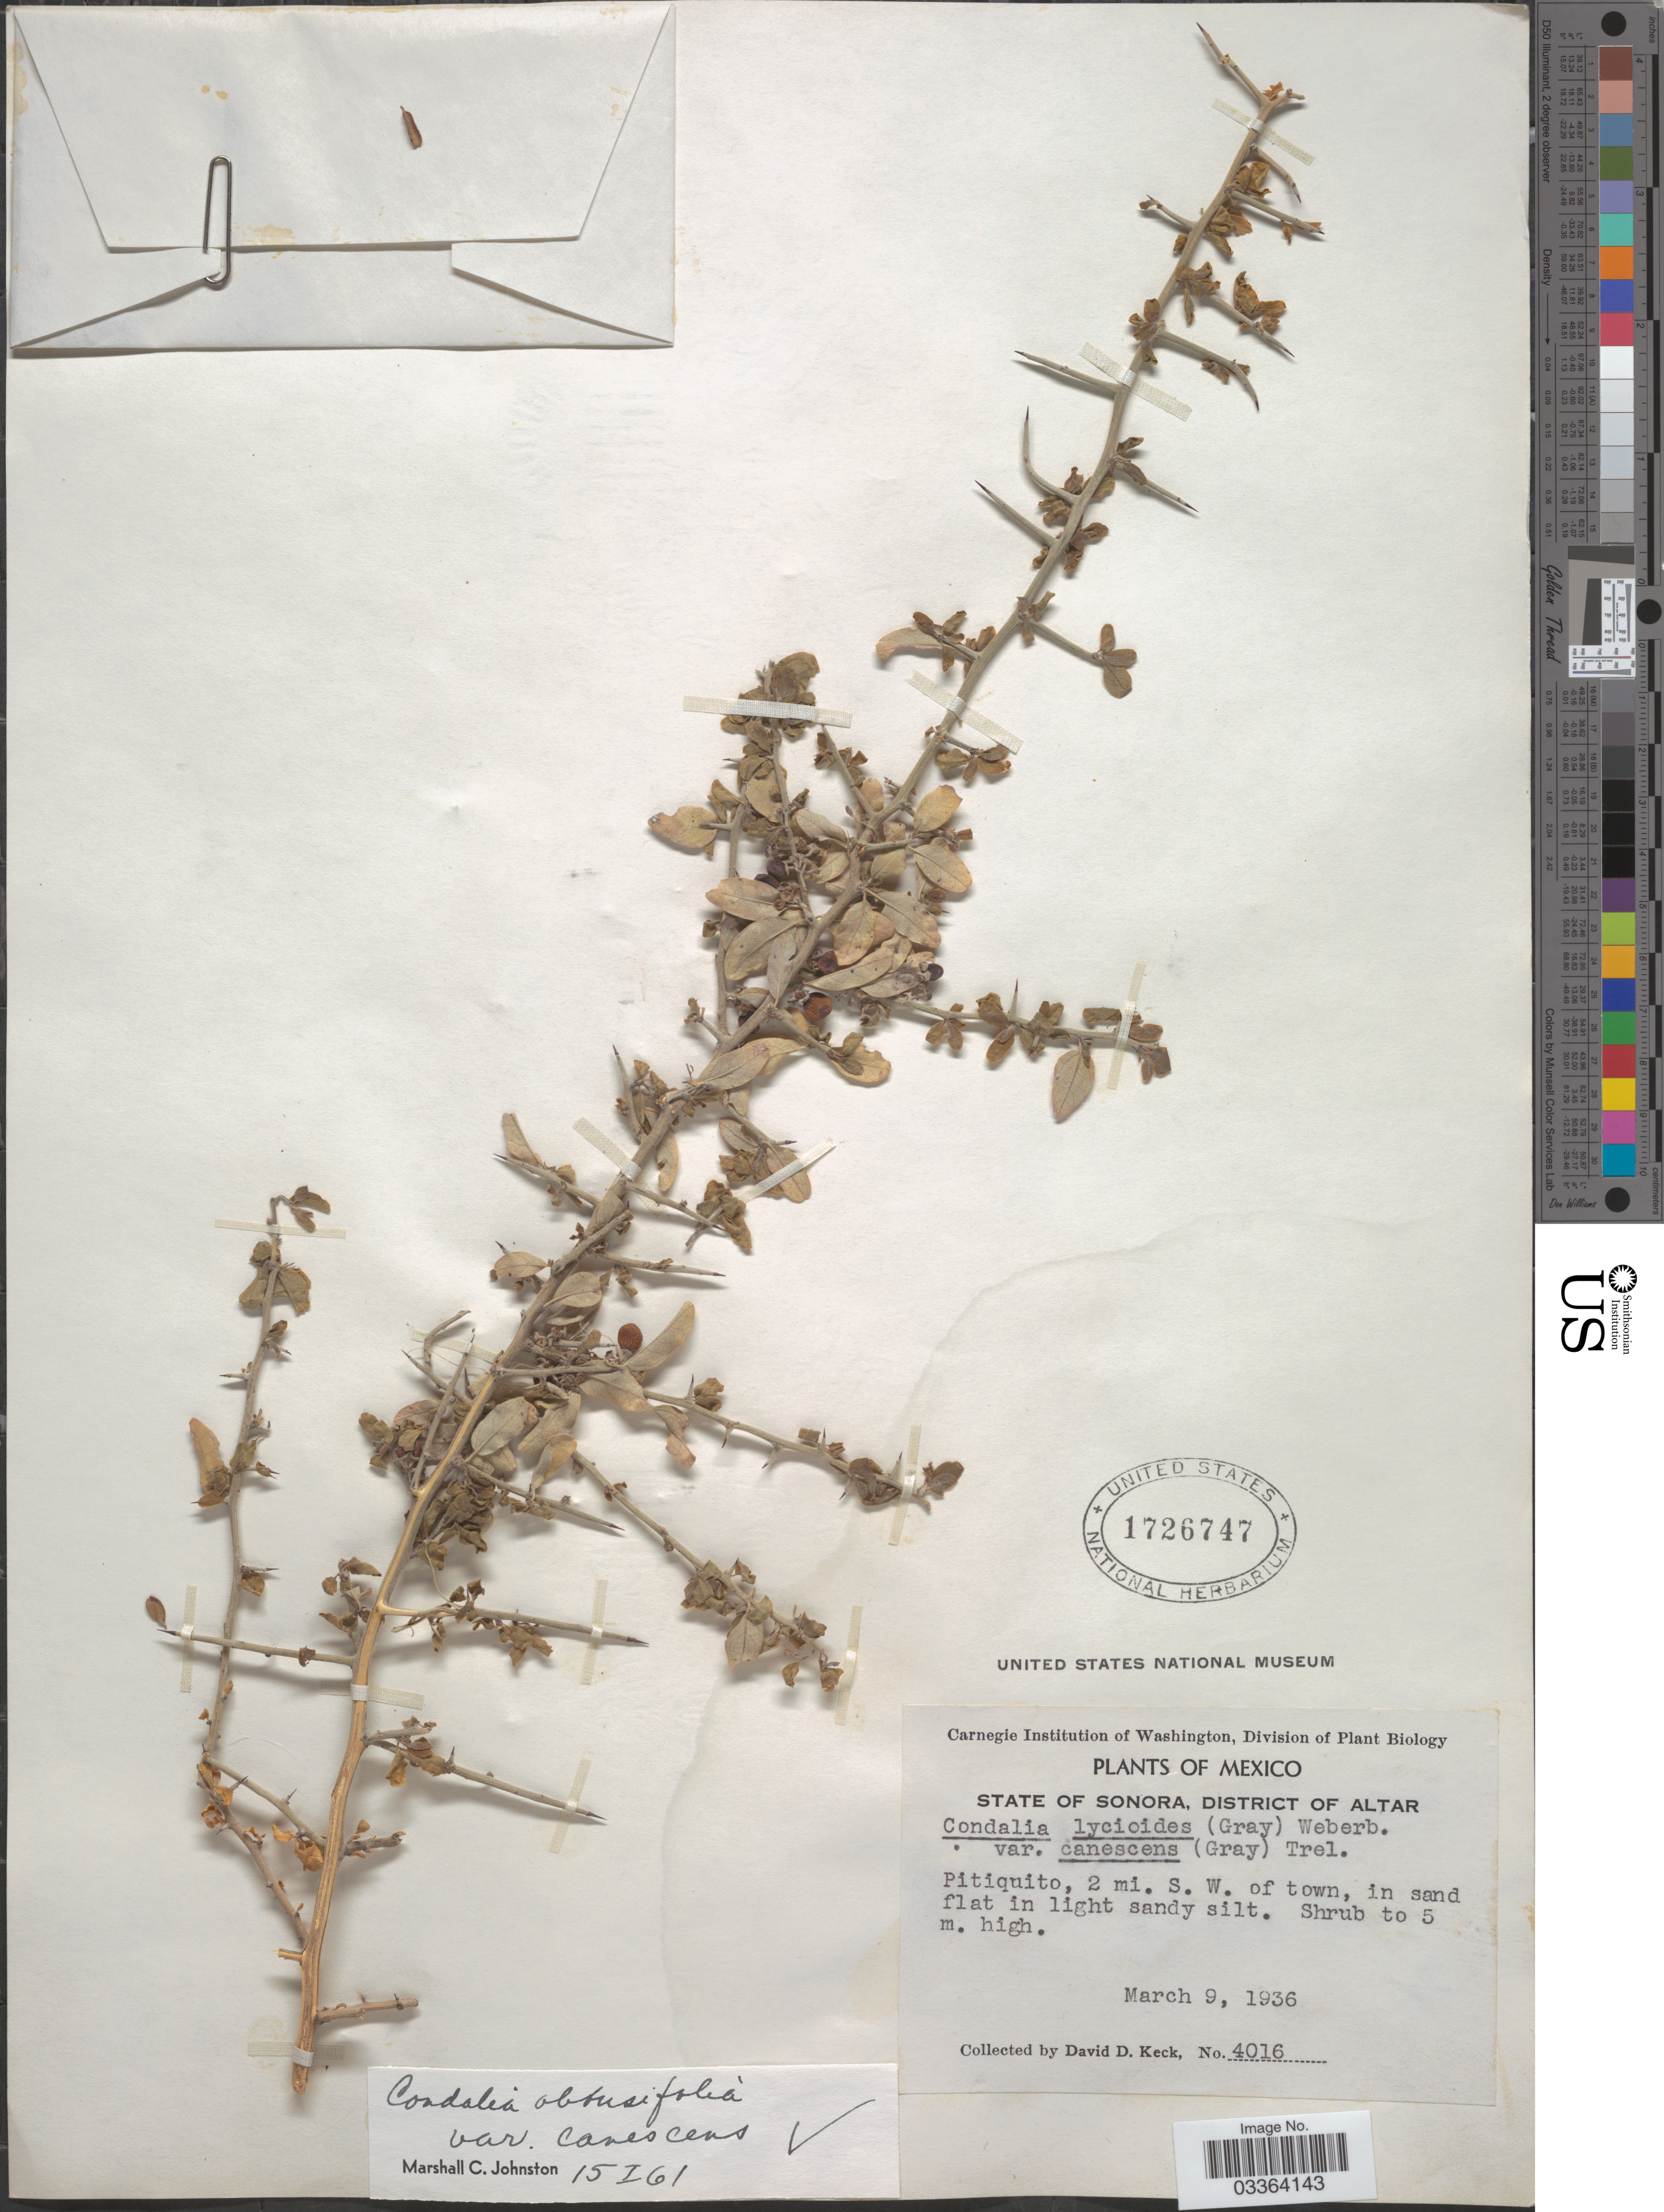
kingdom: Plantae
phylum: Tracheophyta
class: Magnoliopsida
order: Rosales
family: Rhamnaceae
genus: Sarcomphalus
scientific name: Sarcomphalus obtusifolius var. canescens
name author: (A. Gray) Hauenschild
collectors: D. D. Keck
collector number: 4016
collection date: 1936-03-09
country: Mexico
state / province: Sonora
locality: District of Altar, Pitiquito, 2 mi. S.W. of town.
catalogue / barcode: US 1726747